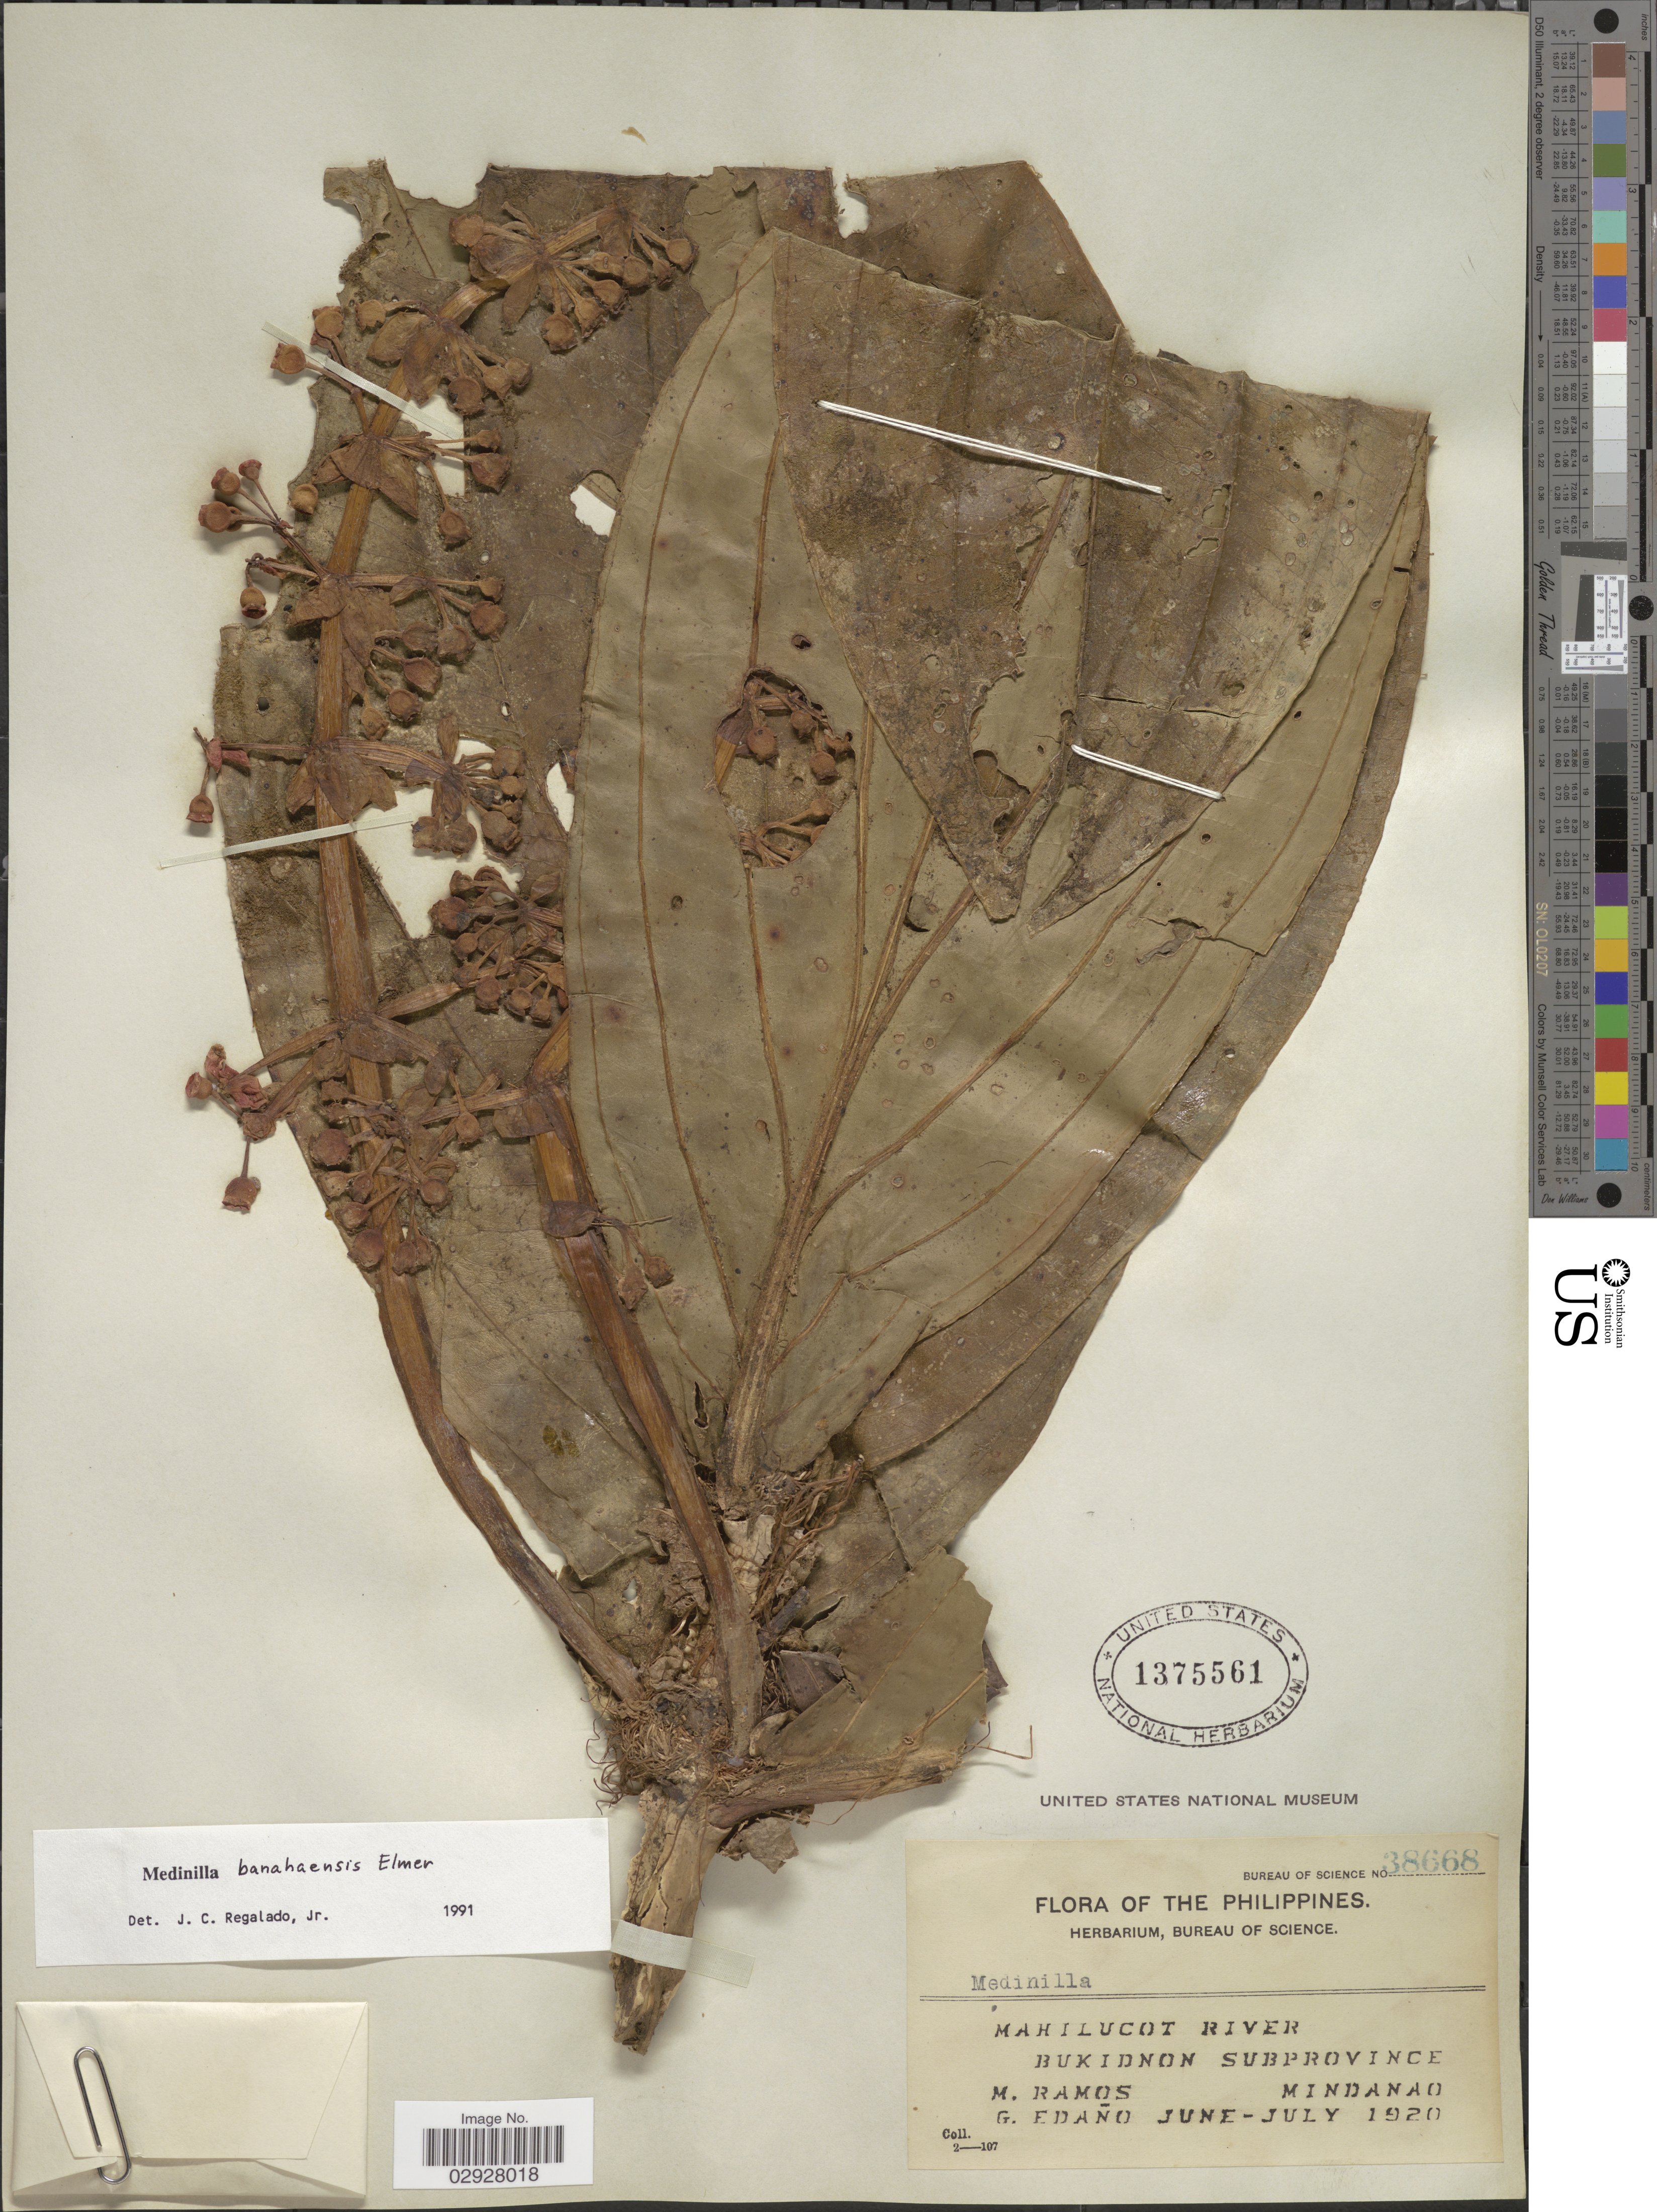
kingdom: Plantae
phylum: Tracheophyta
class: Magnoliopsida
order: Myrtales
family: Melastomataceae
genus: Medinilla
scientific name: Medinilla banahaensis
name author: Elmer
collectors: M. Ramos & G. Edaño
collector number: Bureau of Science 38668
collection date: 1920-06/1920-07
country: Philippines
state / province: Northern Mindanao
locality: Mahilucot River, Bukidnon Subprovince, Mindanao.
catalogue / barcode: US 1375561